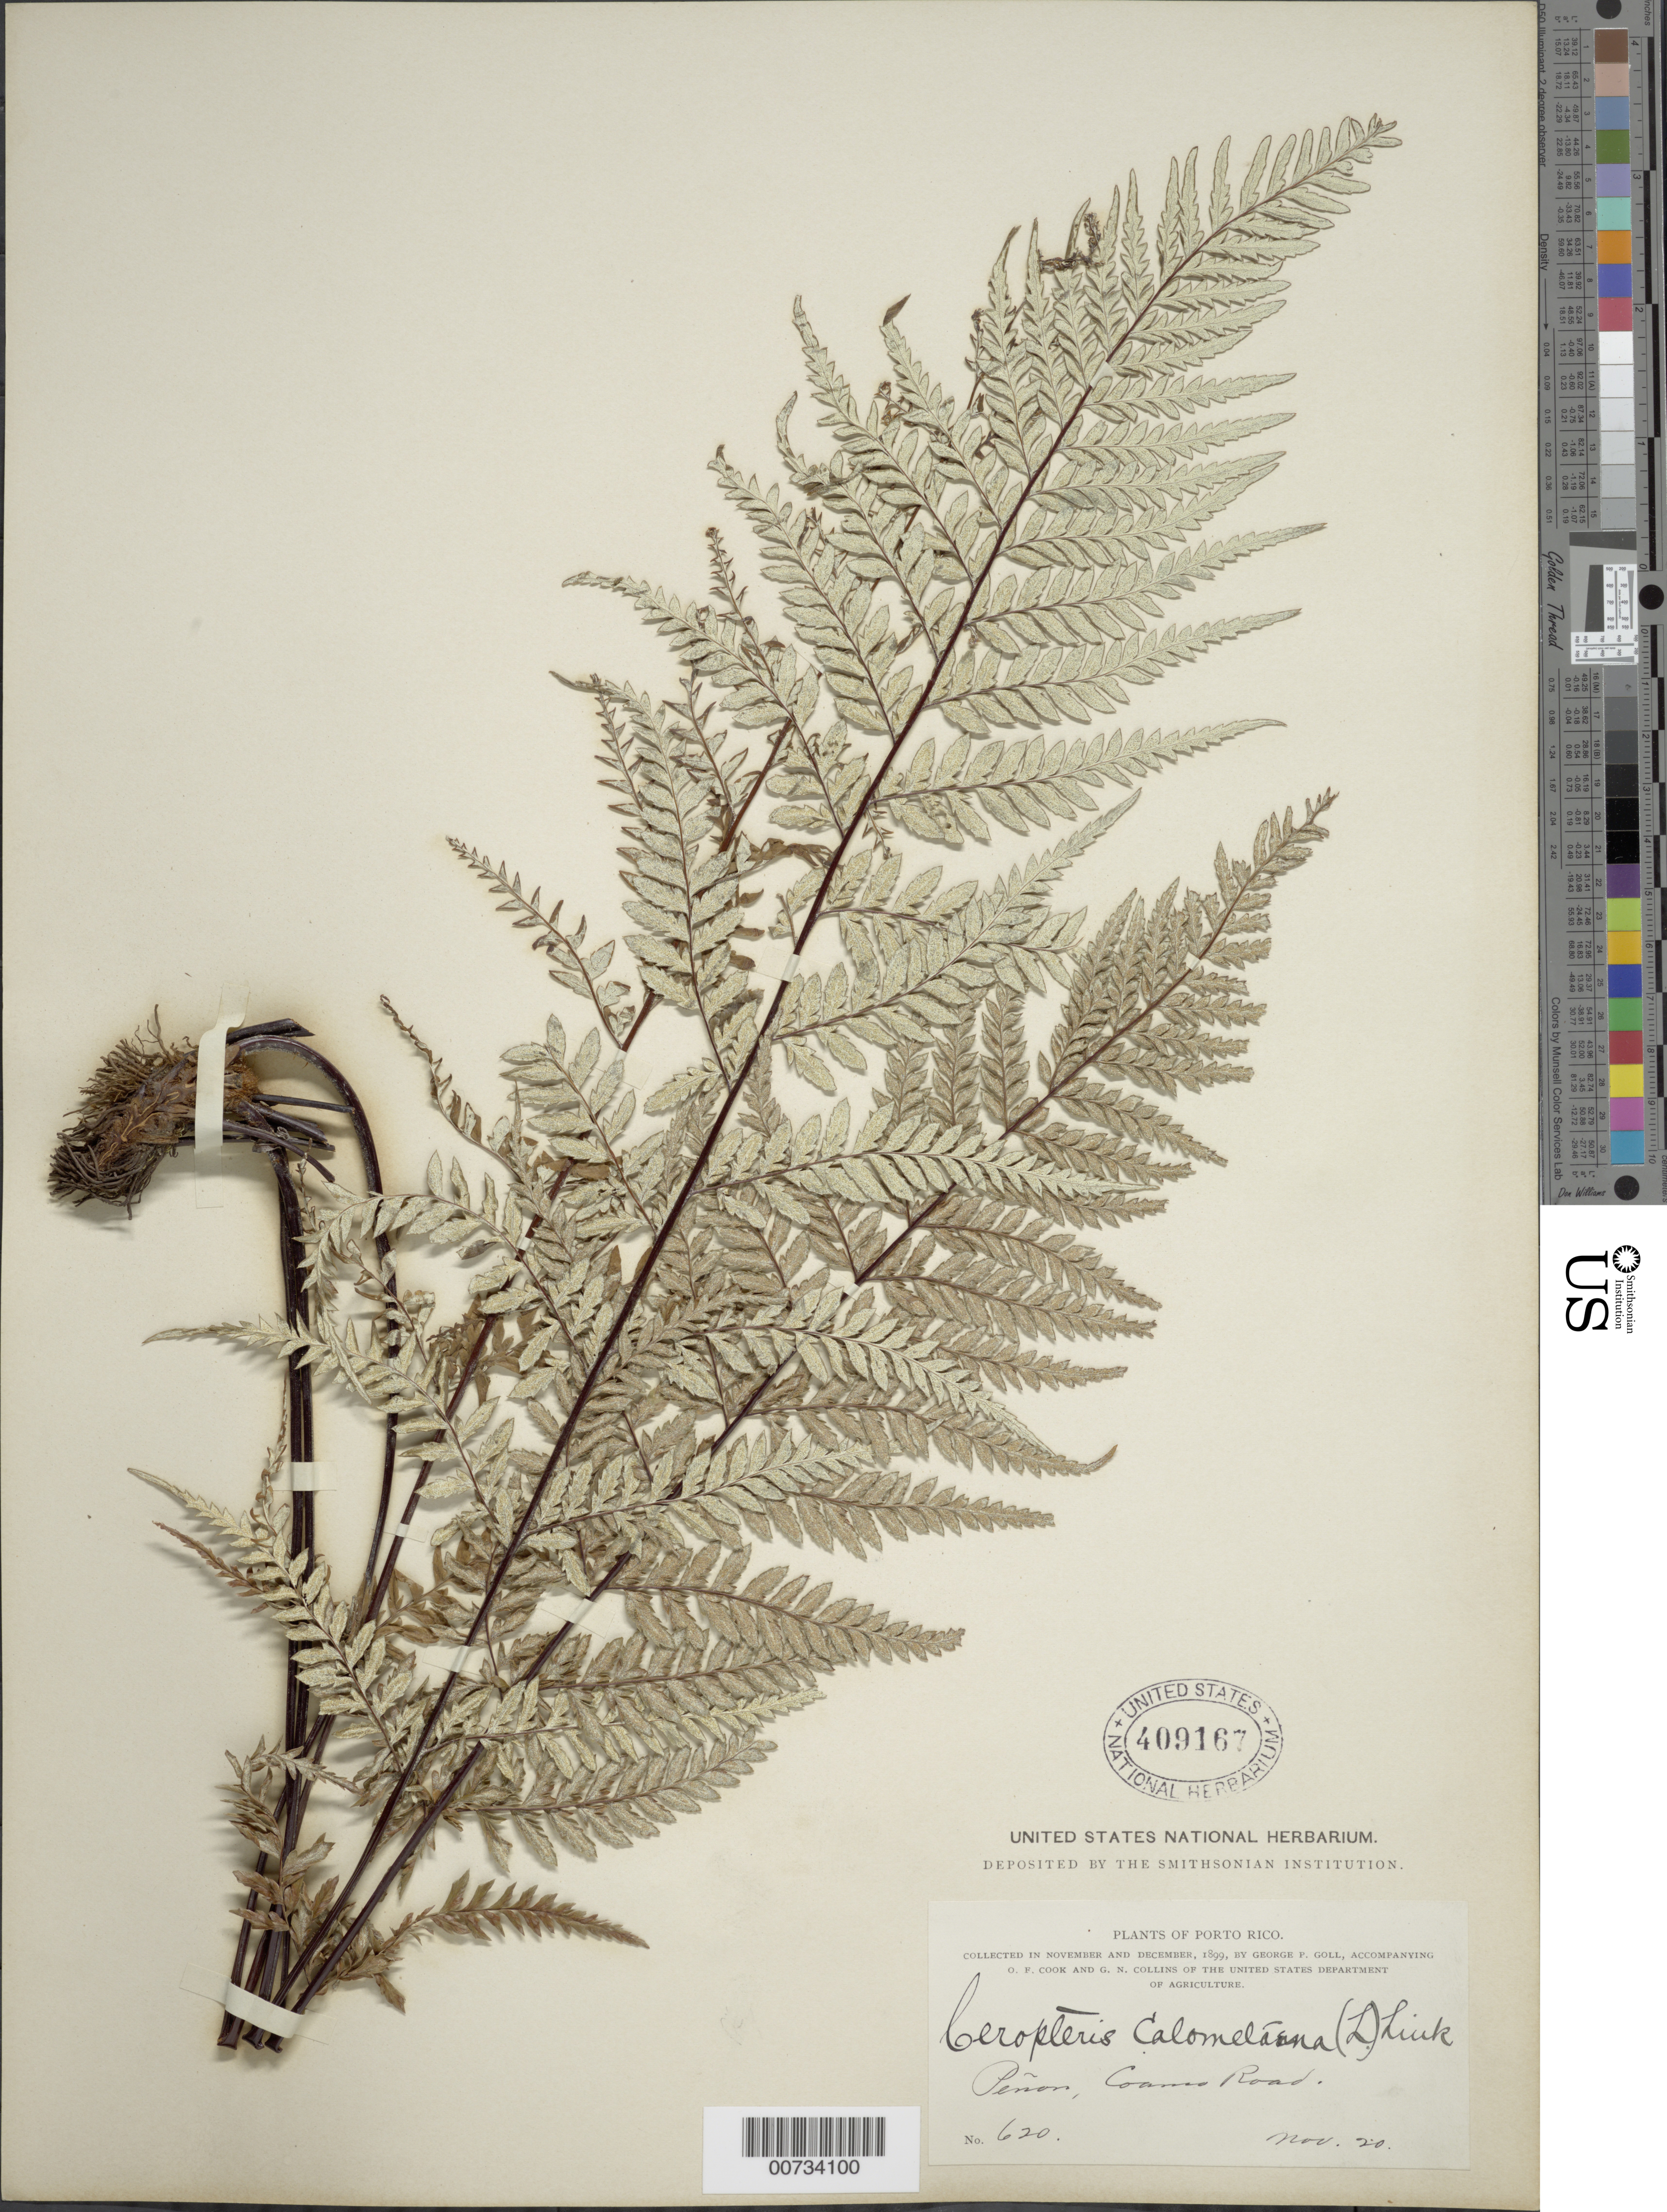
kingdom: Plantae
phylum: Tracheophyta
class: Polypodiopsida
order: Polypodiales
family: Pteridaceae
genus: Pityrogramma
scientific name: Pityrogramma calomelanos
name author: (L.) Link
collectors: G. Goll, O. F. Cook & G. N. Collins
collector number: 620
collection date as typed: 20 Nov 1899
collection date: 1899-11-20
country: Puerto Rico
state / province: Coamo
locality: Peñon, Coamo Road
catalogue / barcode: US 409167